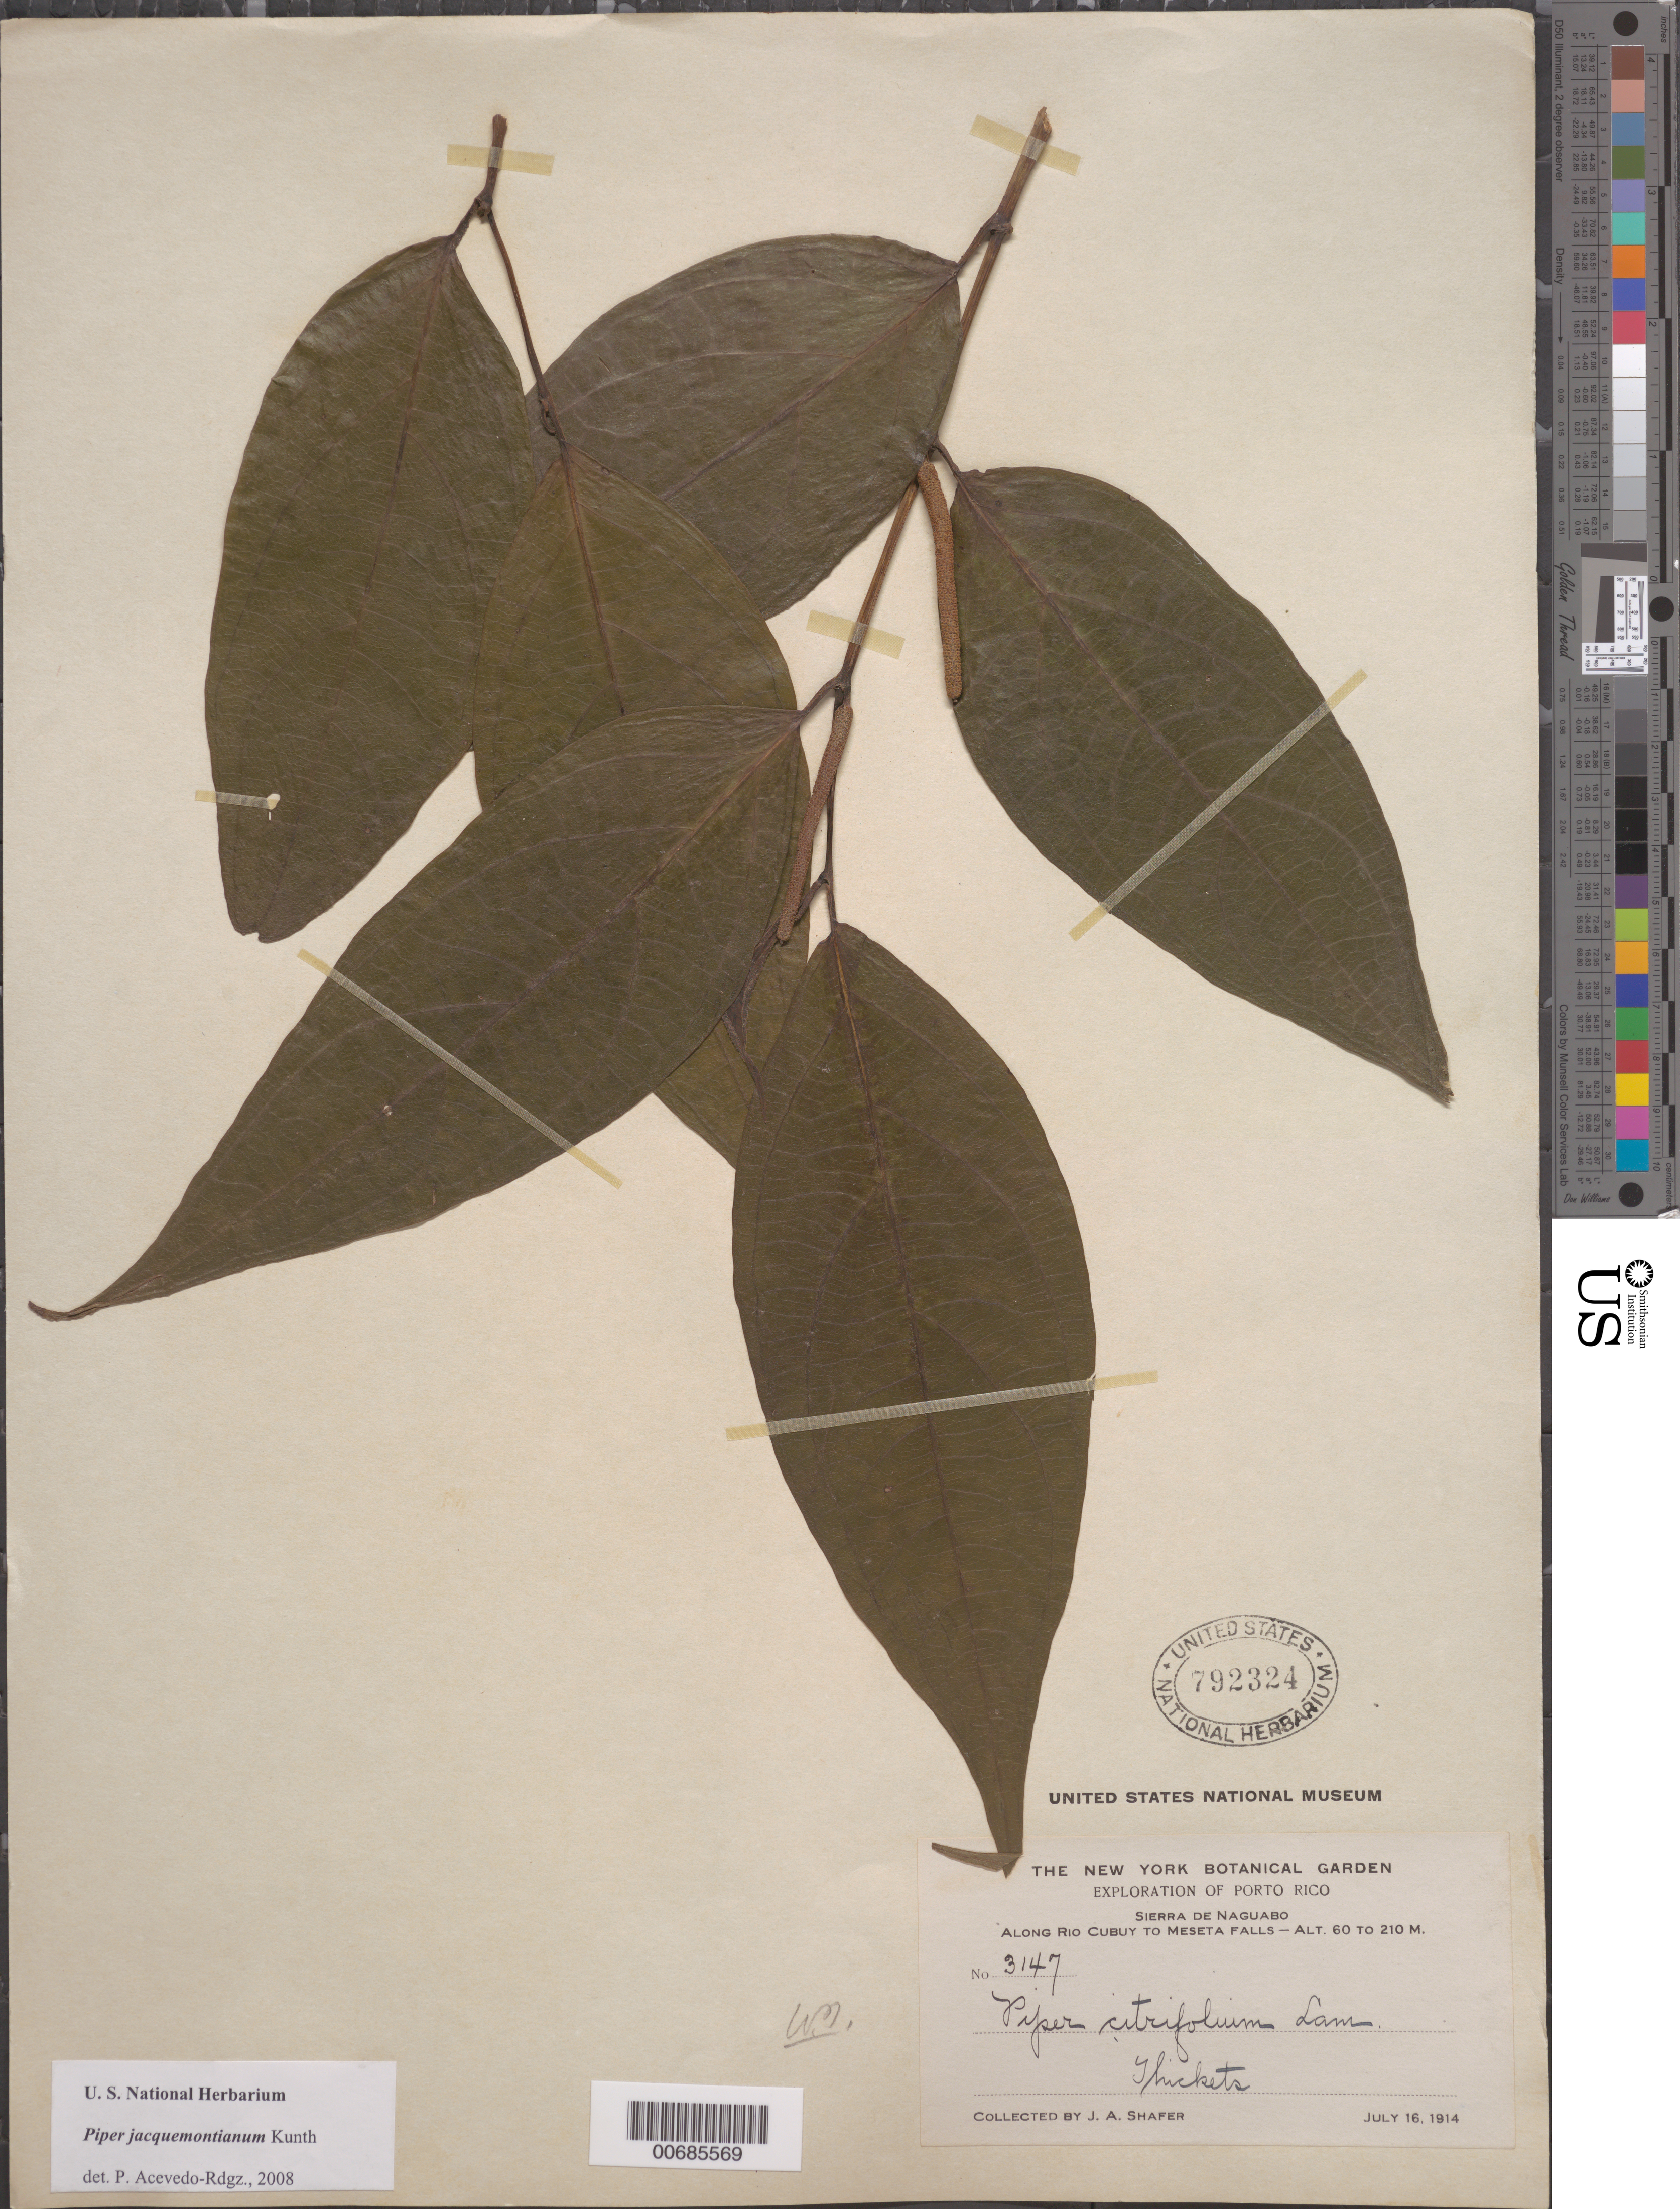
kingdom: Plantae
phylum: Tracheophyta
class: Magnoliopsida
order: Piperales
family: Piperaceae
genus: Piper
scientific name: Piper citrifolium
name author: Lam.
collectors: J. A. Shafer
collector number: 3147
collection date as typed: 16 Jul 1914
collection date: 1914-07-16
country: Puerto Rico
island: Greater Antilles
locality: Sierra de Naguabo Along Rio Cubuy Meseta Falls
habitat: Thickets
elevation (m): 60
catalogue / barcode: US 792324